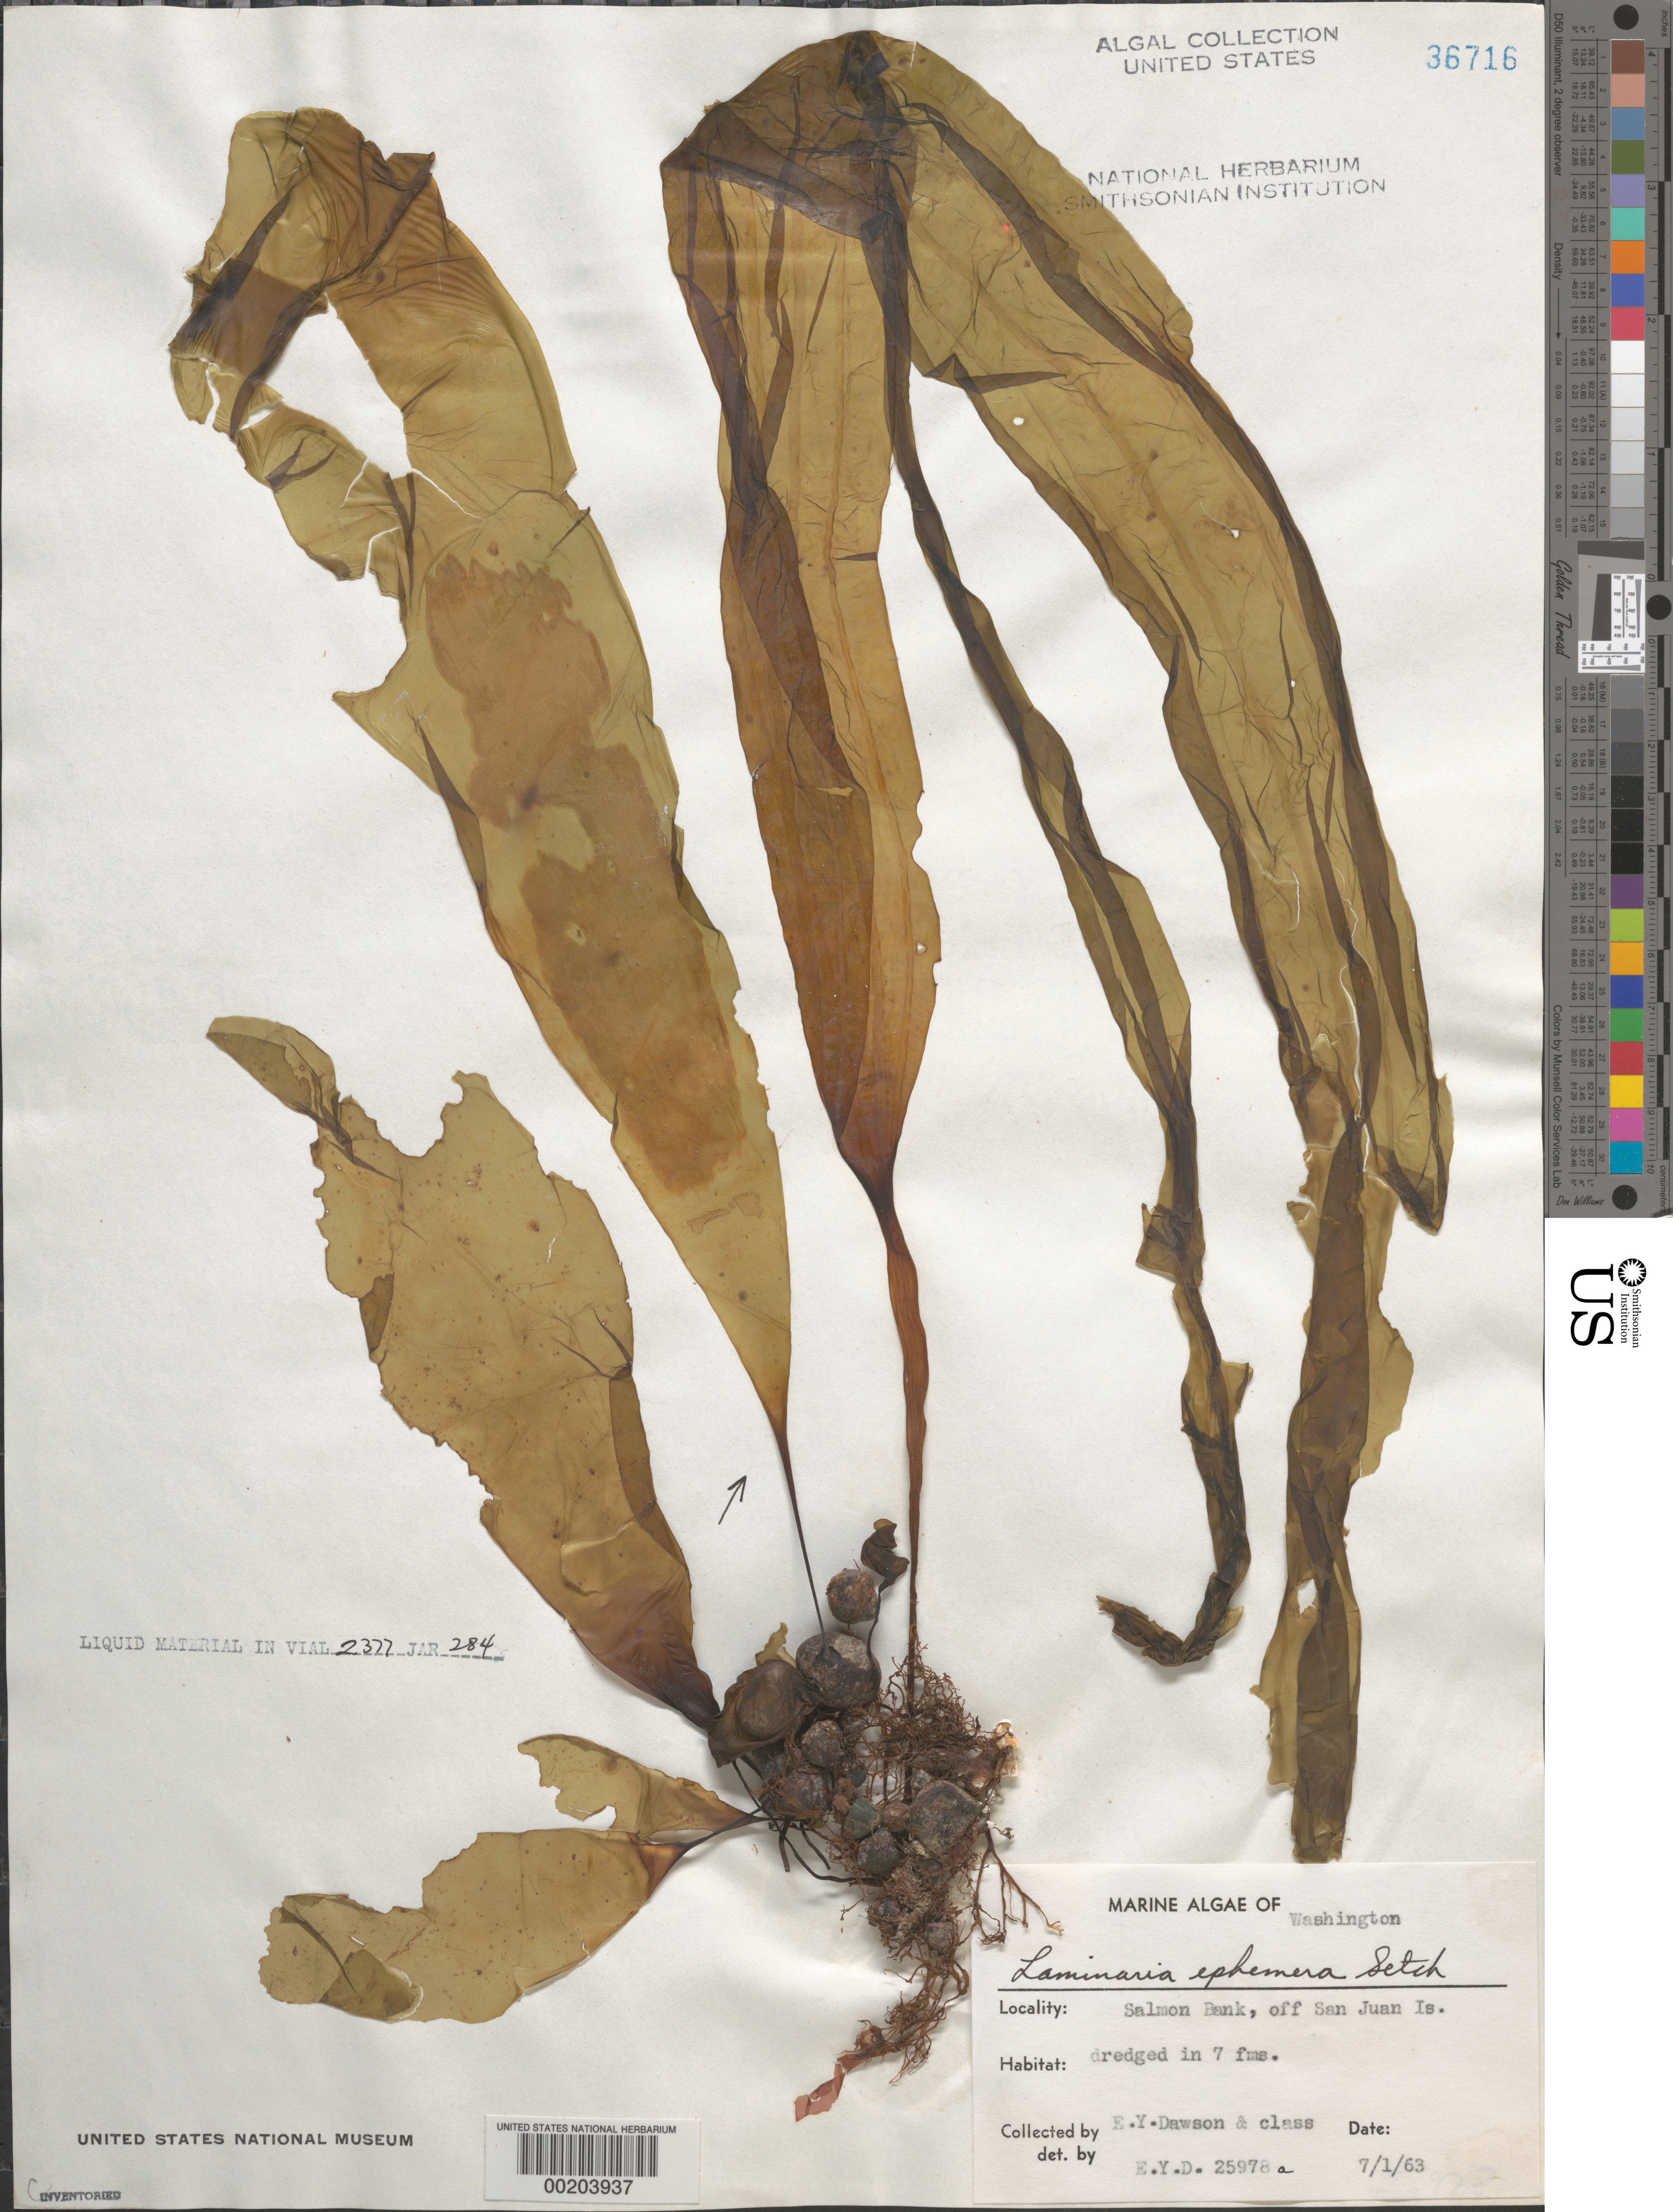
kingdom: Chromista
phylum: Ochrophyta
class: Phaeophyceae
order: Laminariales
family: Laminariaceae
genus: Laminaria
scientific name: Laminaria ephemera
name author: Setch.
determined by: Dawson, E. Y.; Acleto O., C.; Foldvik, N.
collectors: E. Y. Dawson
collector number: EYD 25978a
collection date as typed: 01 Jul 1963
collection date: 1963-07-01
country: United States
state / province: Washington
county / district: San Juan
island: San Juan Island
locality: Salmon Bank, off San Juan Island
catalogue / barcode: US 36716